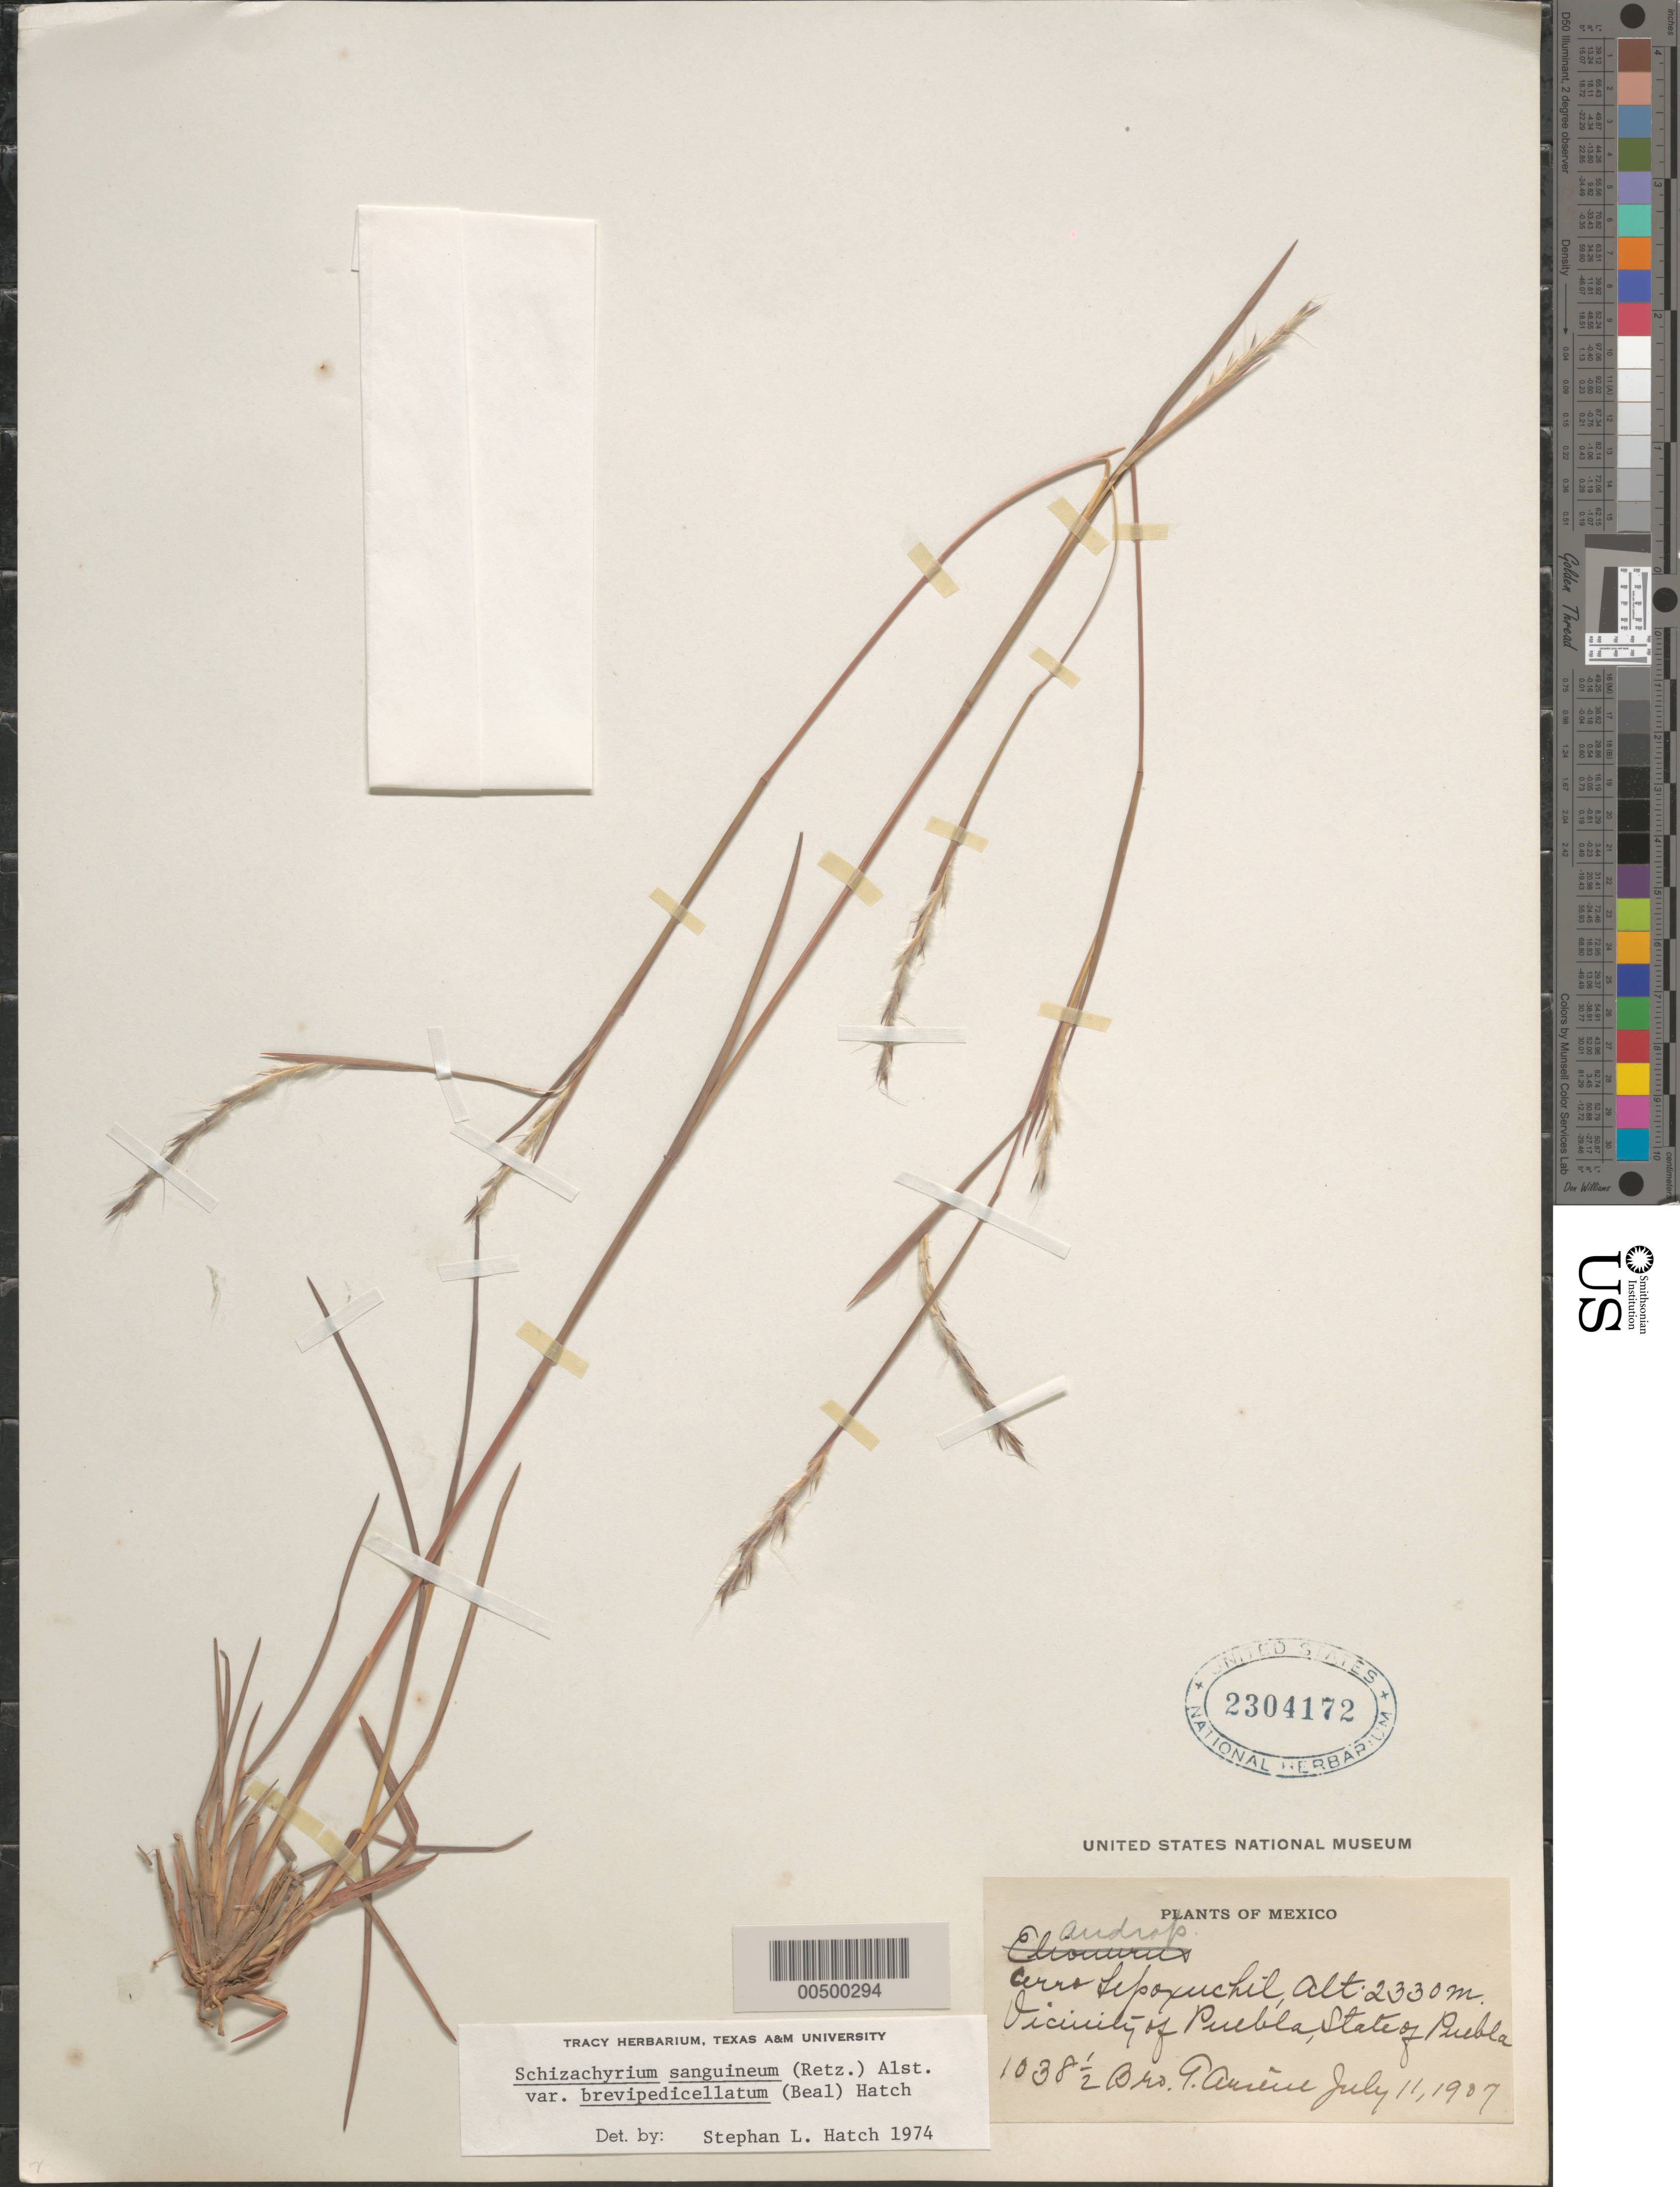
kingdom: Plantae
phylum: Tracheophyta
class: Liliopsida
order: Poales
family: Poaceae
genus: Schizachyrium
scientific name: Schizachyrium sanguineum var. brevipedicellatum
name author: (W.J. Beal) S.L. Hatch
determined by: Hatch, S. L.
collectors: Bro. G. Arsène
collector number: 1038.5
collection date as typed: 11 Jul 1907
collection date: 1907-07-11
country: Mexico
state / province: Puebla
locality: Cerro Lepoxuchil, vicinity of Puebla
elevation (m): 2330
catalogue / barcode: US 2304172